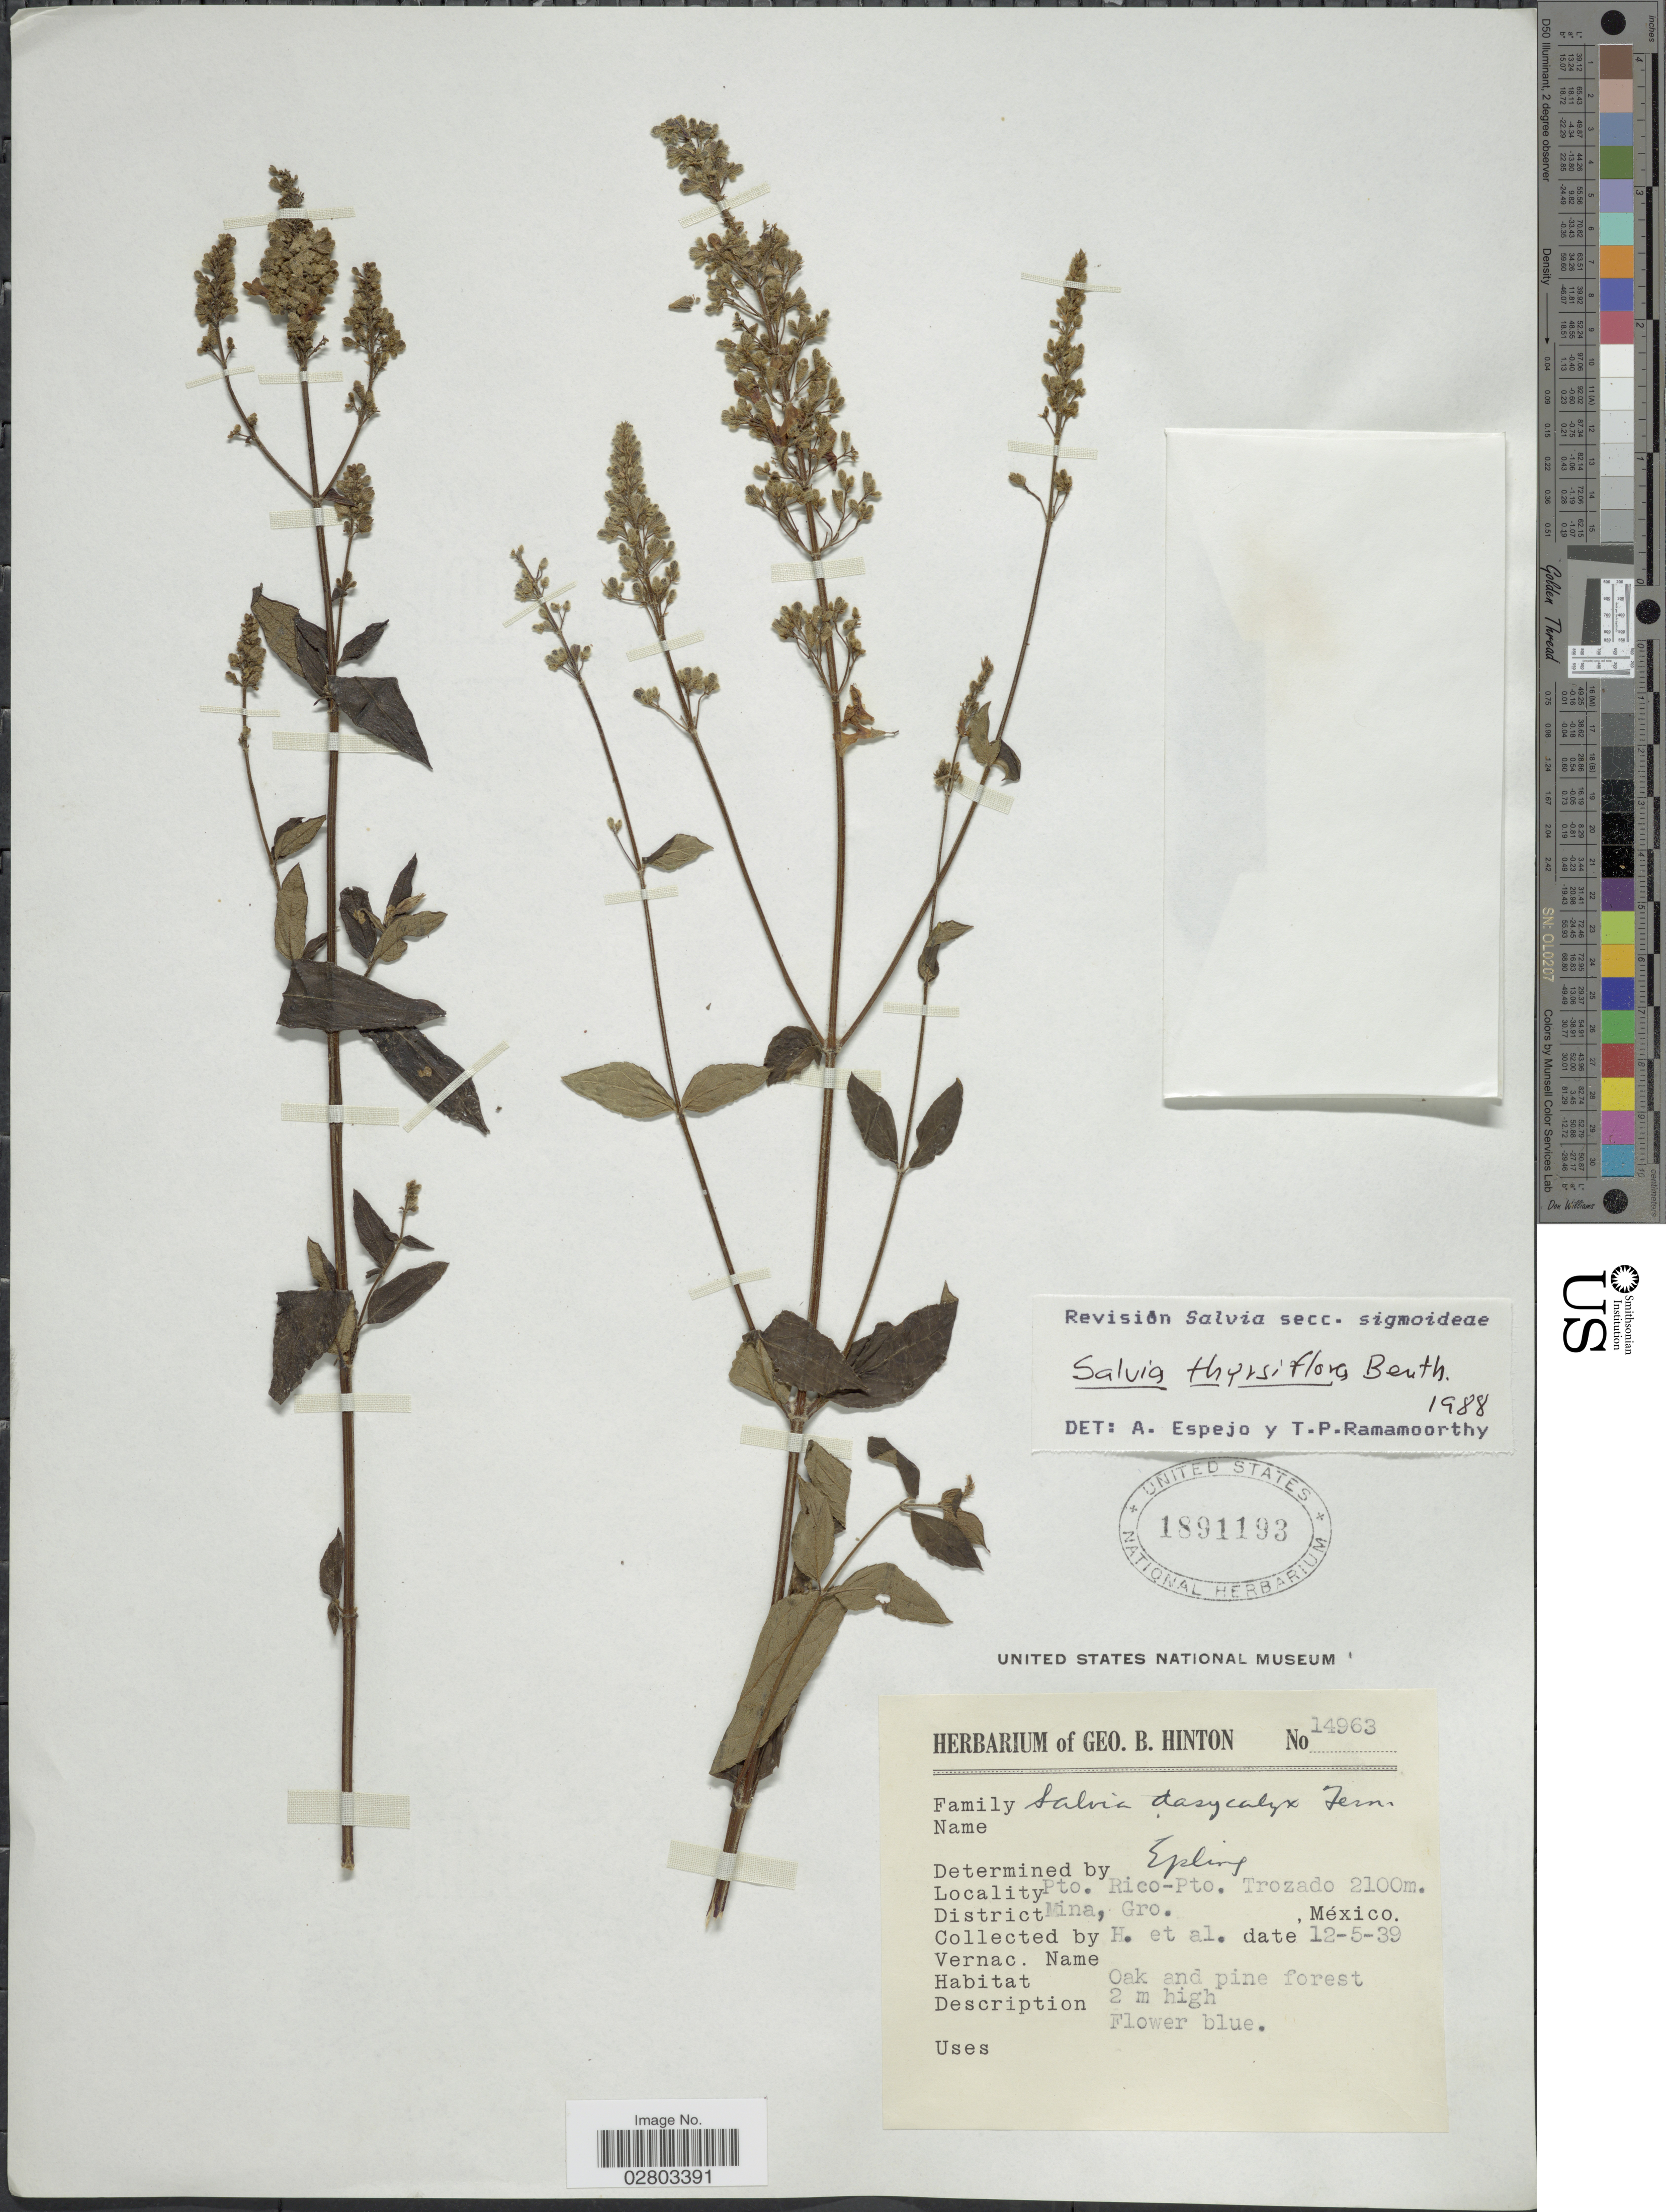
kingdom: Plantae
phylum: Tracheophyta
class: Magnoliopsida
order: Lamiales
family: Lamiaceae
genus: Salvia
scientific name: Salvia thyrsiflora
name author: Benth.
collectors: G. B. Hinton & et al.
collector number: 14963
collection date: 1939-05-12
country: Mexico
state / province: Guerrero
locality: Pto. Rico-Pto. Trozado, District Mina, Gro.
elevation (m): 2100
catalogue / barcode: US 1891193